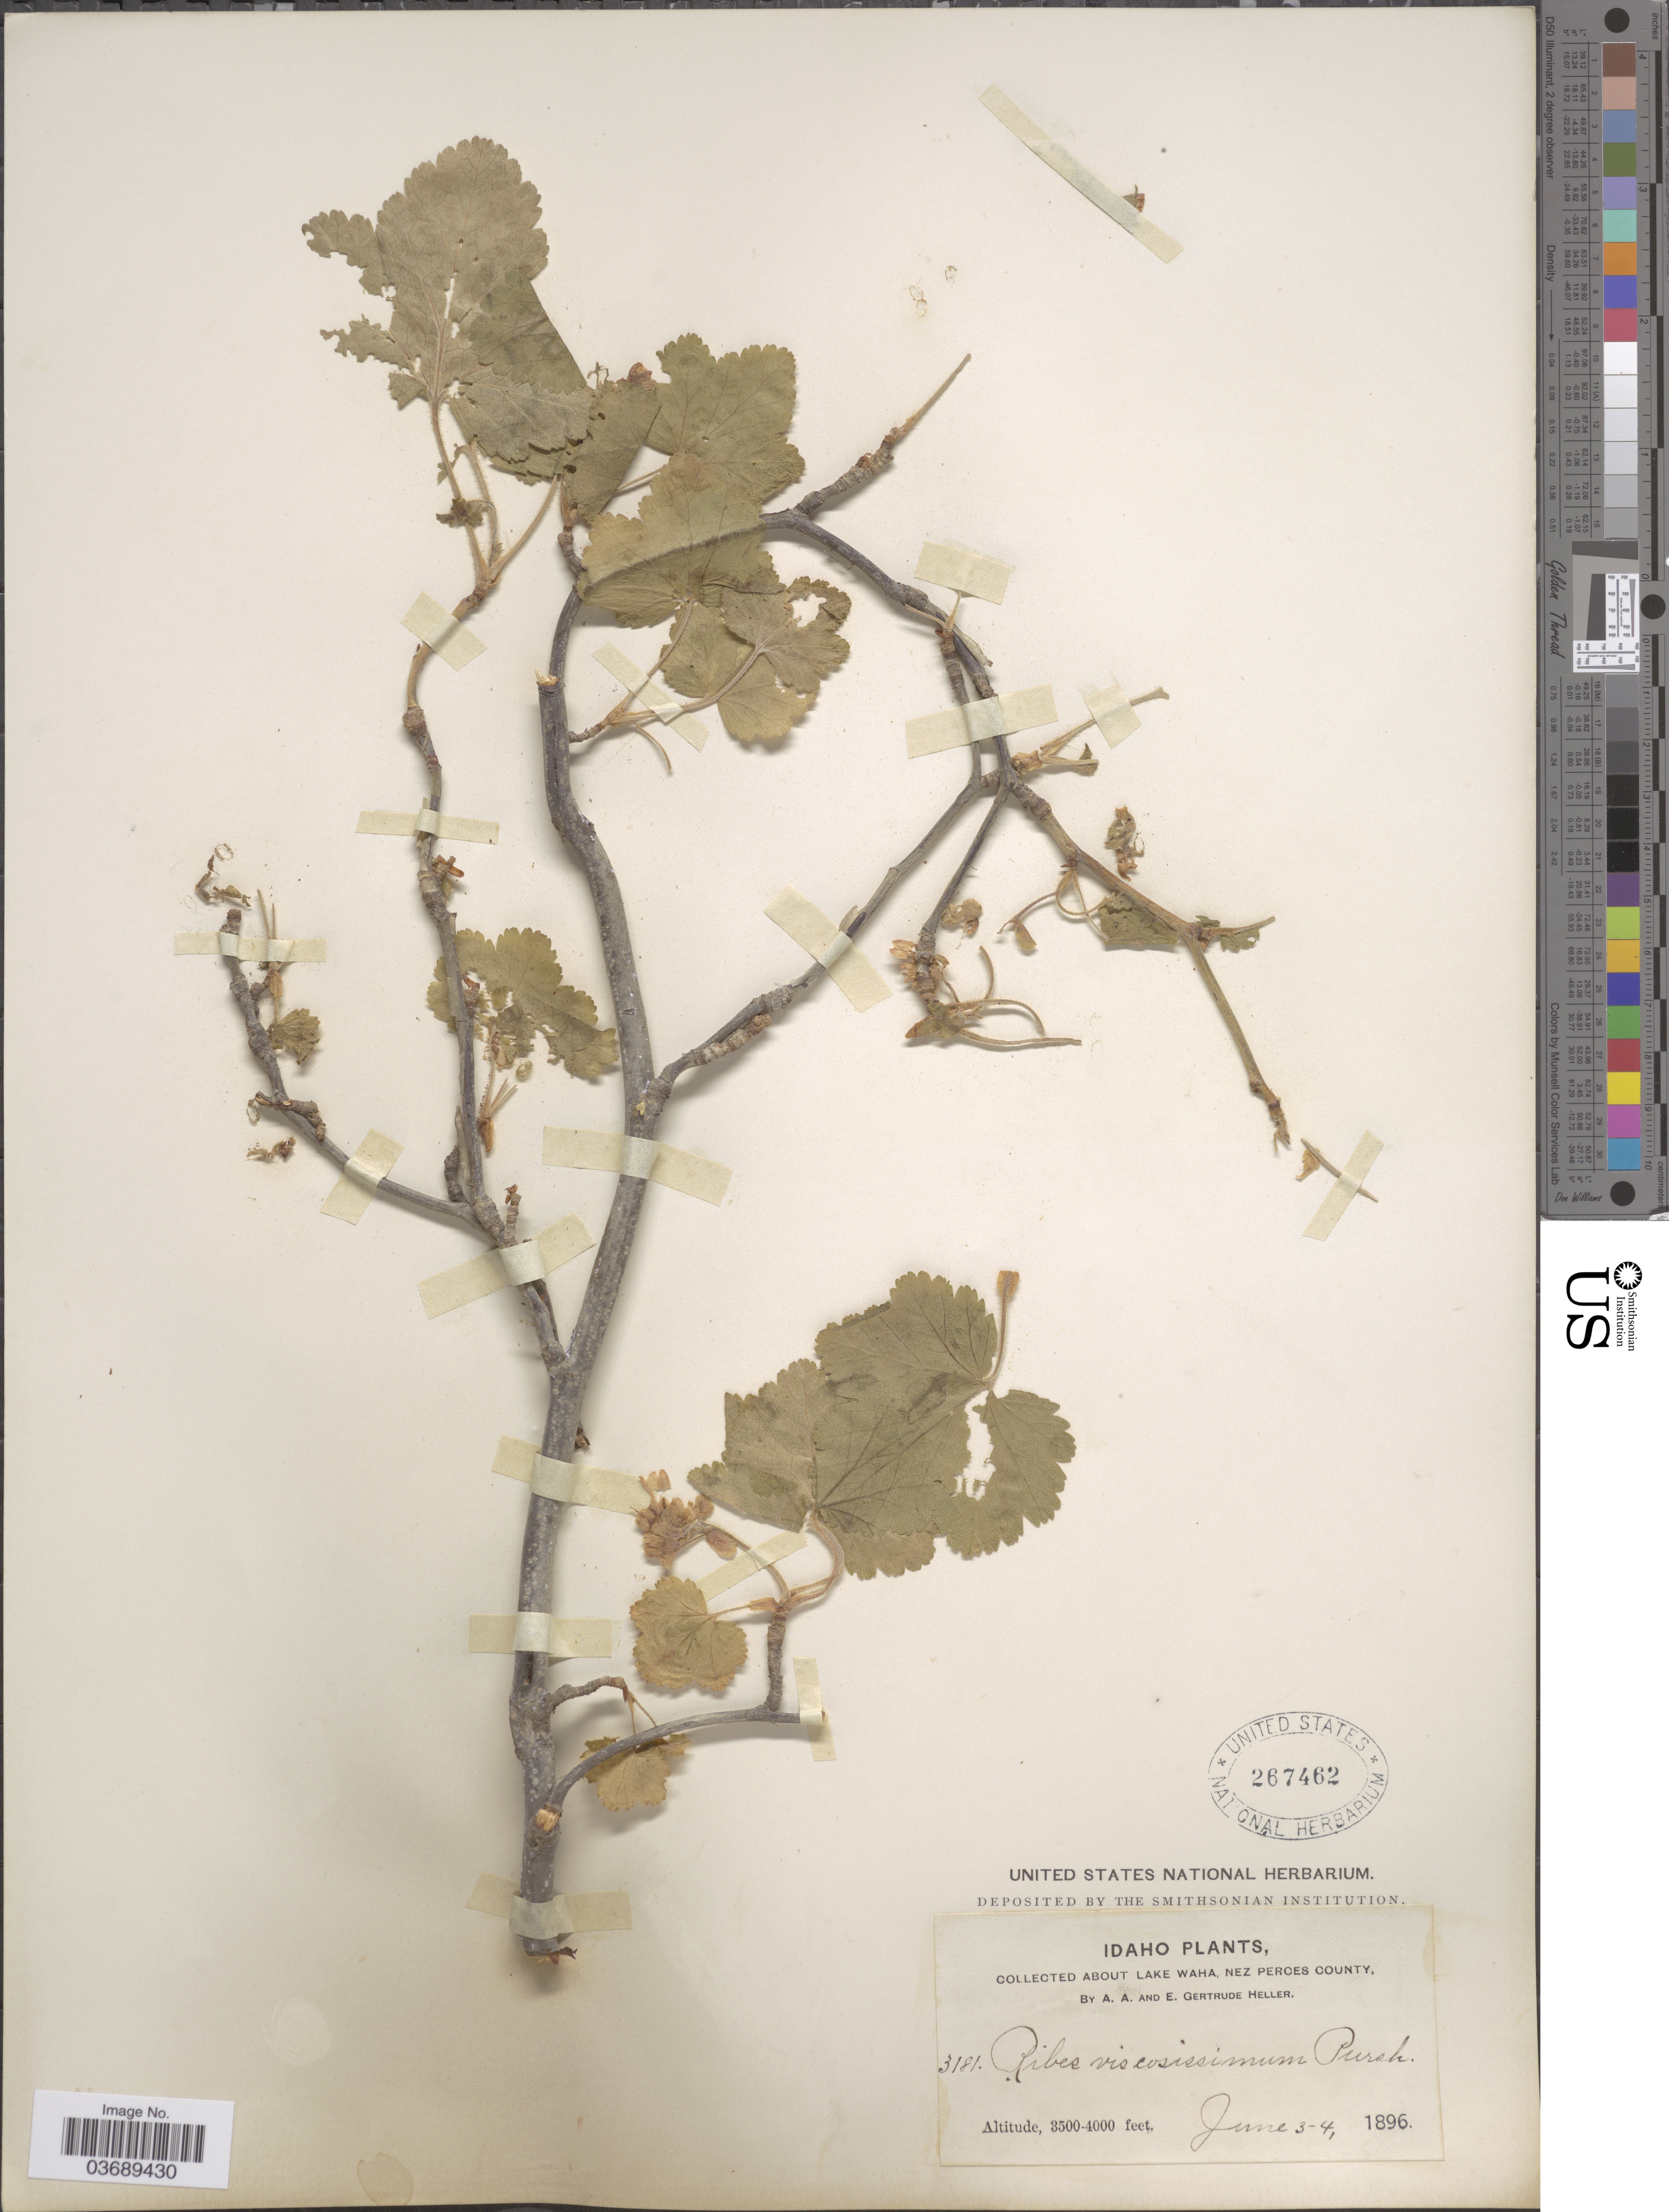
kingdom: Plantae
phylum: Tracheophyta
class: Magnoliopsida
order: Saxifragales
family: Grossulariaceae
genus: Ribes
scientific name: Ribes viscosissimum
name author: Pursh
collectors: A. A. Heller & E. G. Heller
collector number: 3181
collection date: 1896-06-03/1896-06-04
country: United States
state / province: Idaho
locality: About Lake Waha, Nez Perces County.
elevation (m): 1067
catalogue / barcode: US 267462